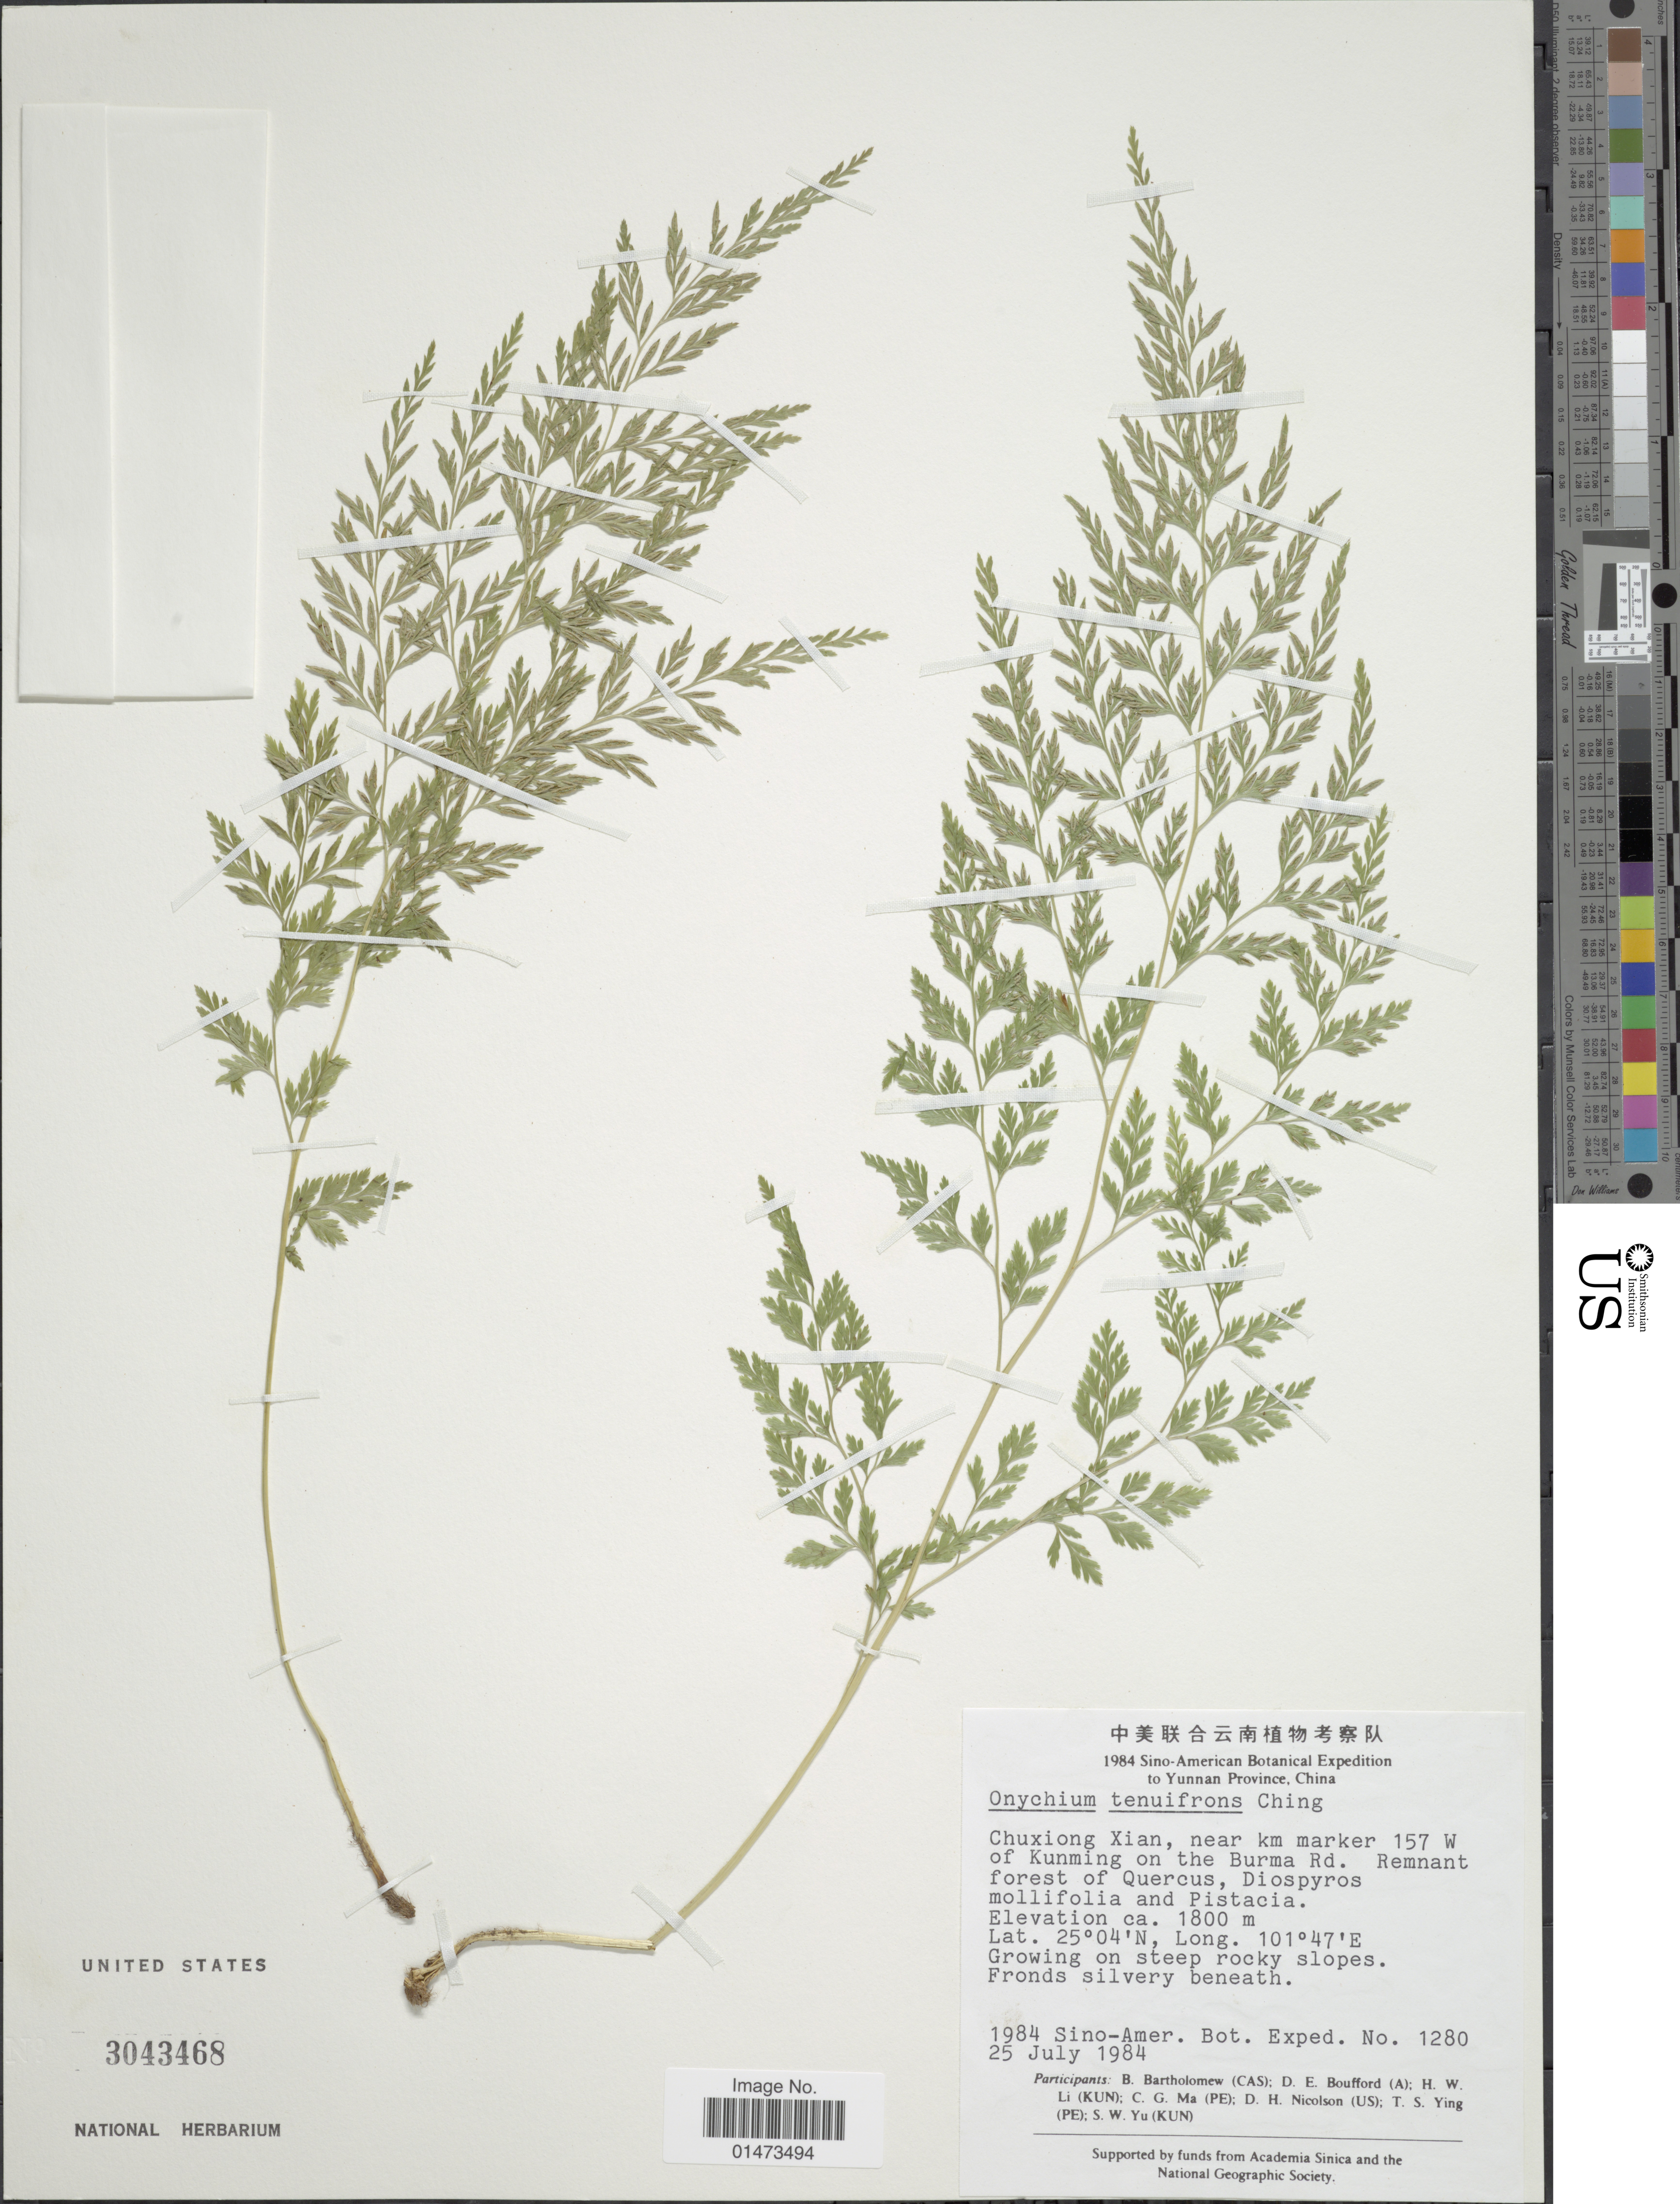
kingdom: Plantae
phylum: Tracheophyta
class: Polypodiopsida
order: Polypodiales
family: Pteridaceae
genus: Onychium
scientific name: Onychium tenuifrons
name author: Ching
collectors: Sino-Amer. Bot. Exped. 1984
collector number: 1280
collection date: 1984-07-25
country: China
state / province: Yunnan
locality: Chuxiong Xian, near km marker 157 W of Kunming on the Burma Rd.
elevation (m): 1800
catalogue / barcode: US 3043468